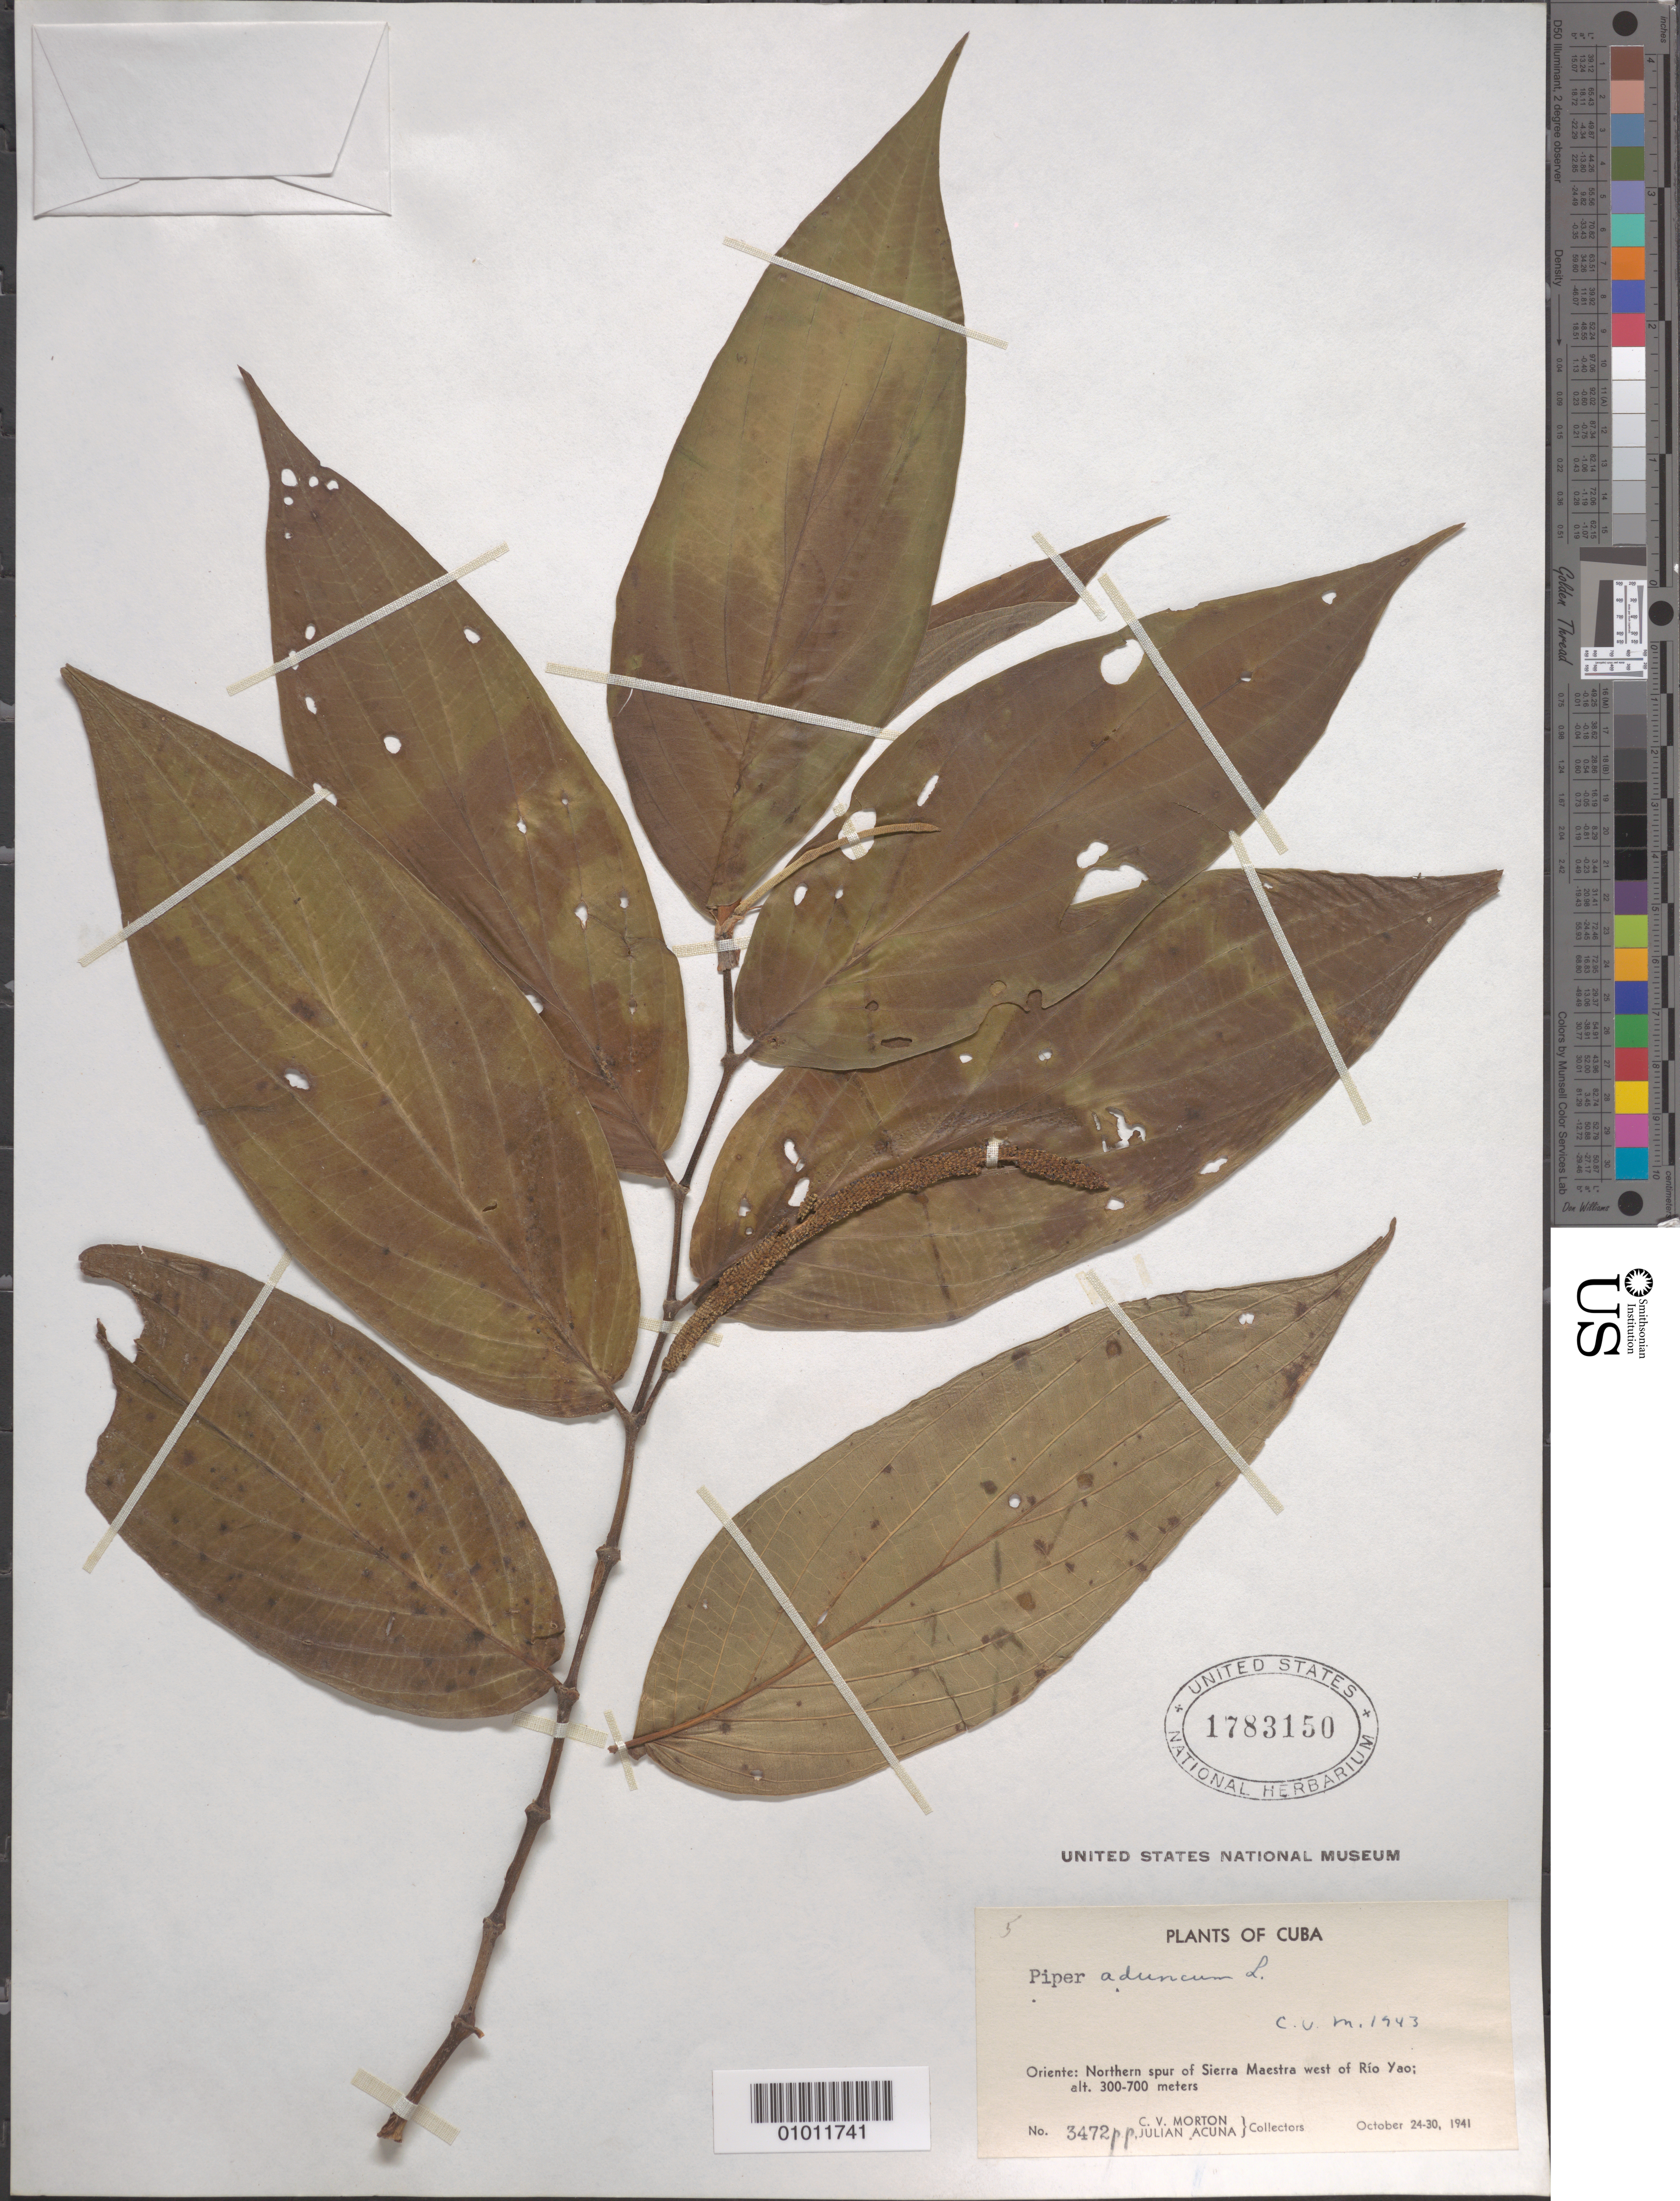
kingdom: Plantae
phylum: Tracheophyta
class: Magnoliopsida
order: Piperales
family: Piperaceae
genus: Piper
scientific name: Piper aduncum var. aduncum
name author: L.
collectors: C. V. Morton & J. Acuña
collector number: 3472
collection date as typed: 24 Oct 1941 to 30 Oct 1941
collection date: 1941-10-24/1941-10-30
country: Cuba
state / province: Guantánamo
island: Cuba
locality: N spur of Sierra Maestra W of Rio Yao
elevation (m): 300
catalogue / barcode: US 1783150